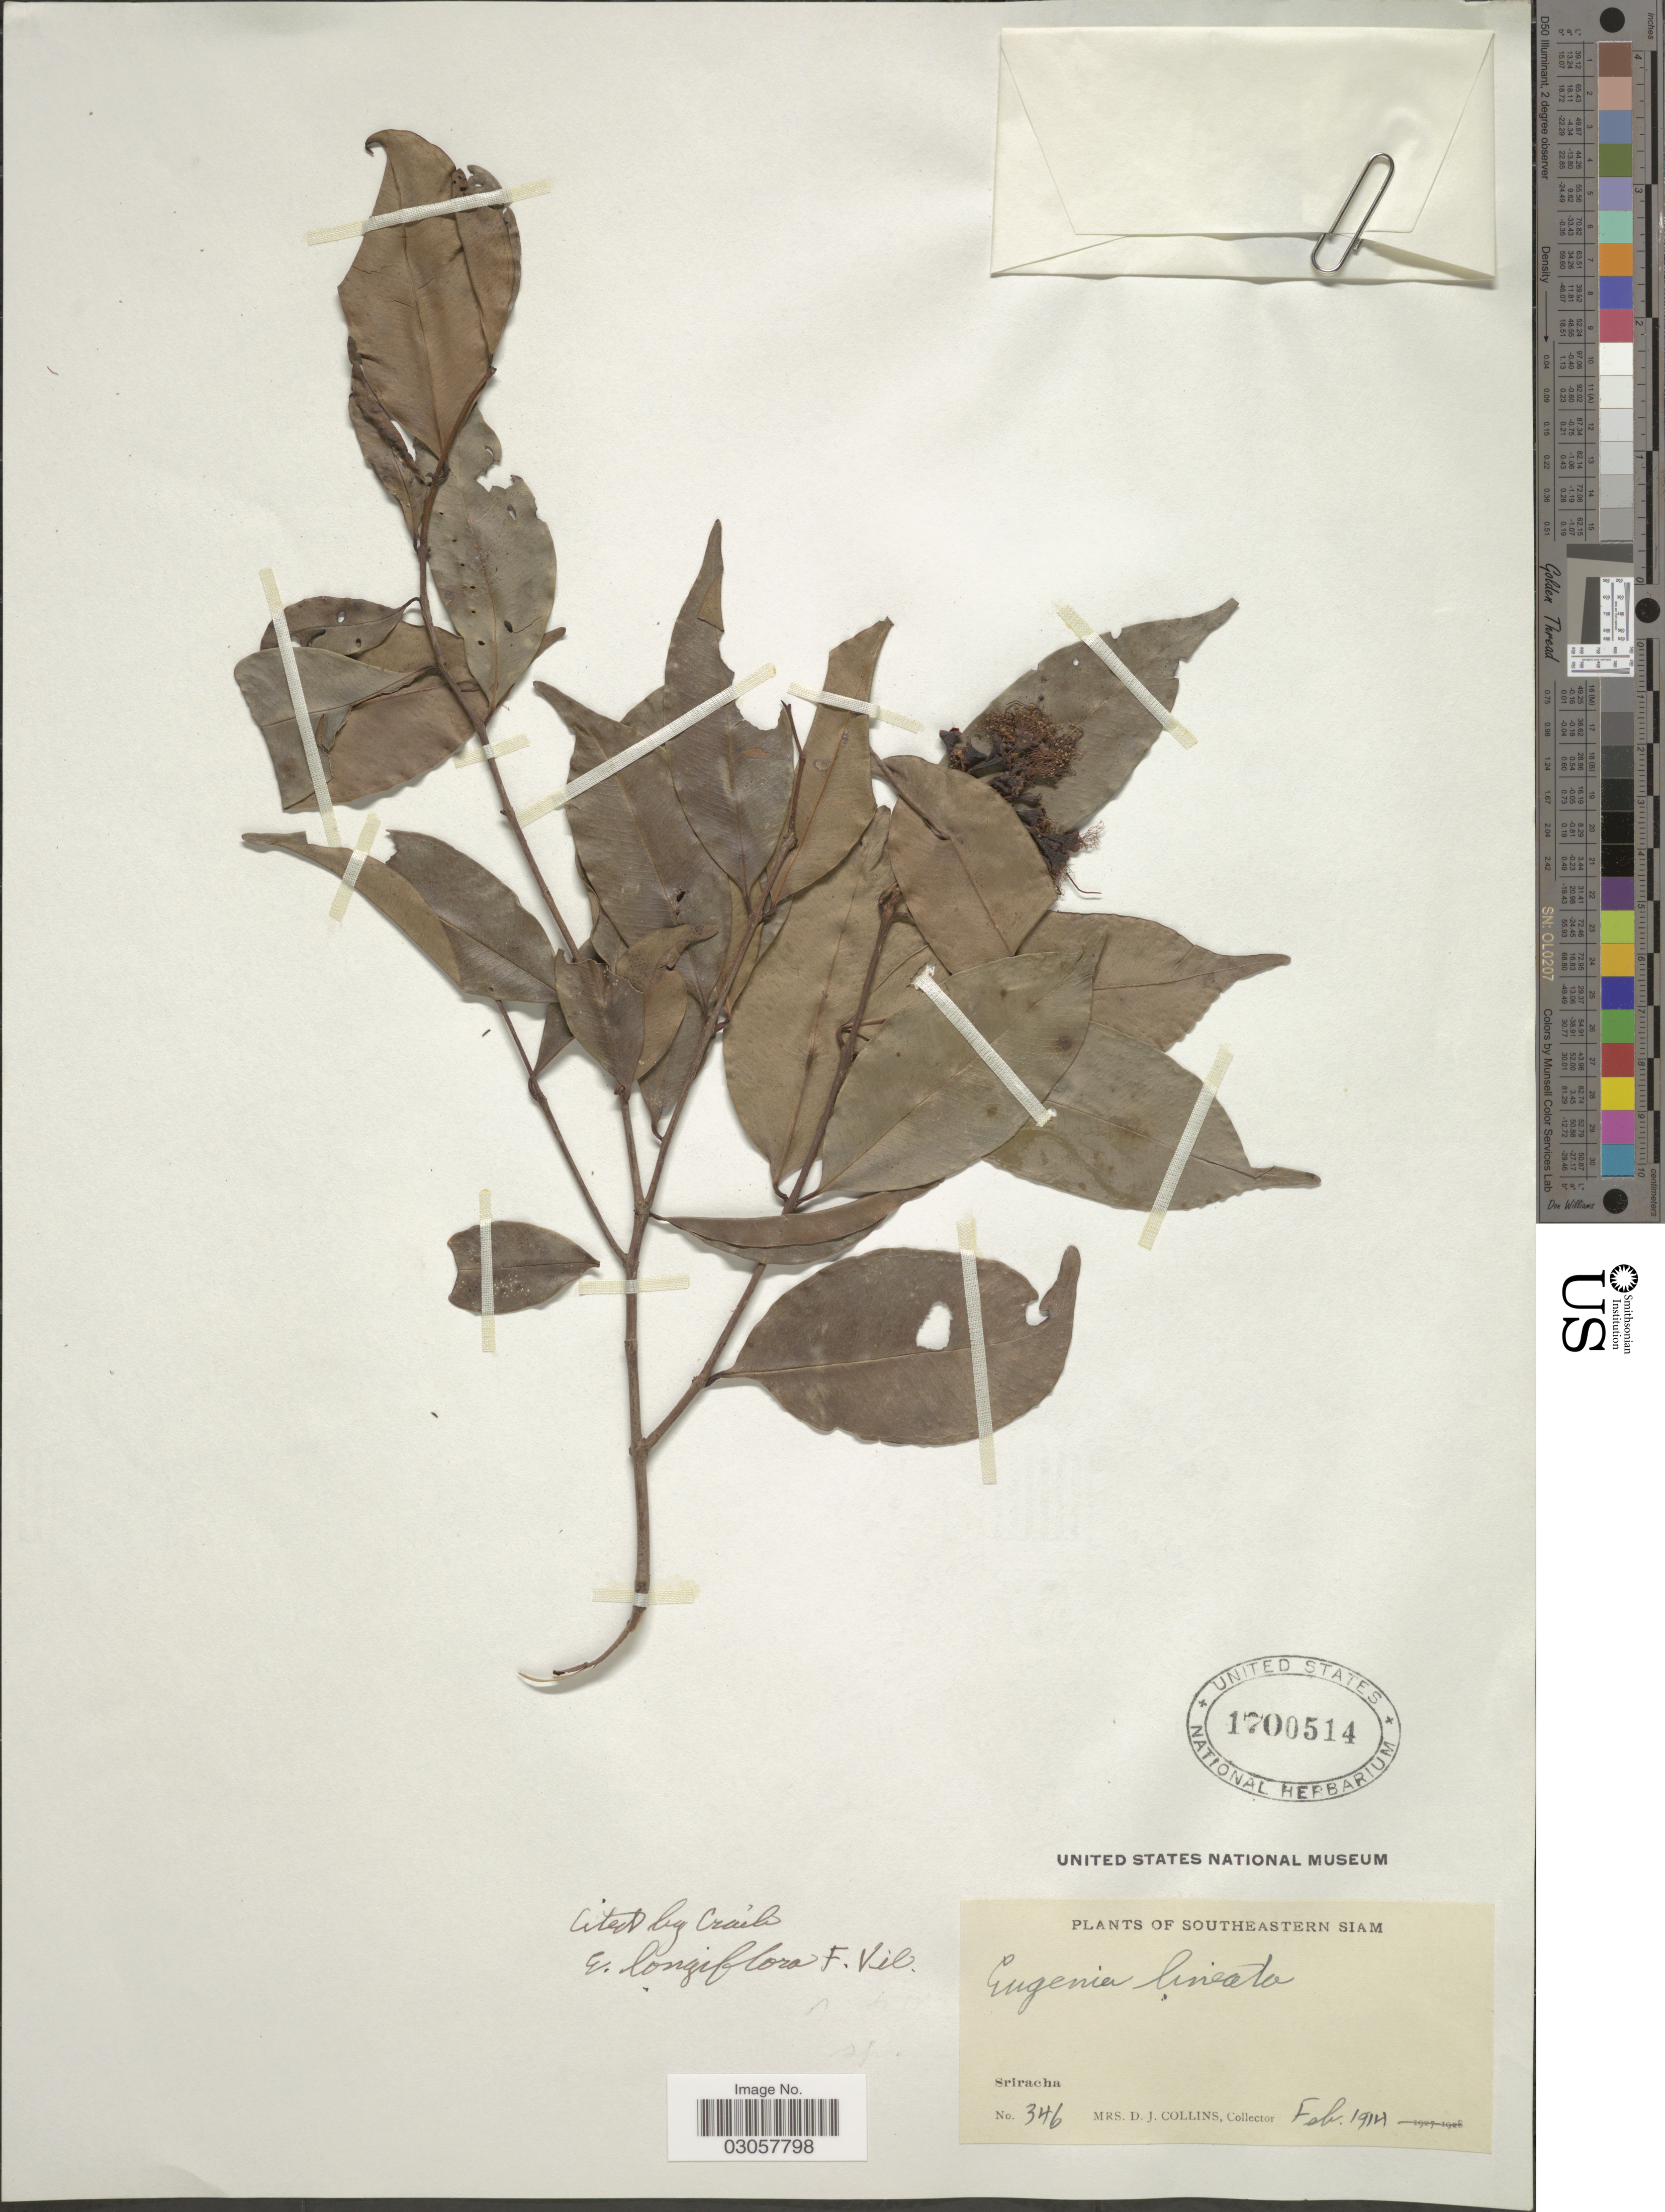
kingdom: Plantae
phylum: Tracheophyta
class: Magnoliopsida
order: Myrtales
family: Myrtaceae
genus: Syzygium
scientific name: Syzygium cerasiforme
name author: (Blume) Merr. & L.M. Perry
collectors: Mrs. D. J. Collins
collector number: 346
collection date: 1914-02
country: Thailand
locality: Southeastern Siam. Sriracha.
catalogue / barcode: US 1700514